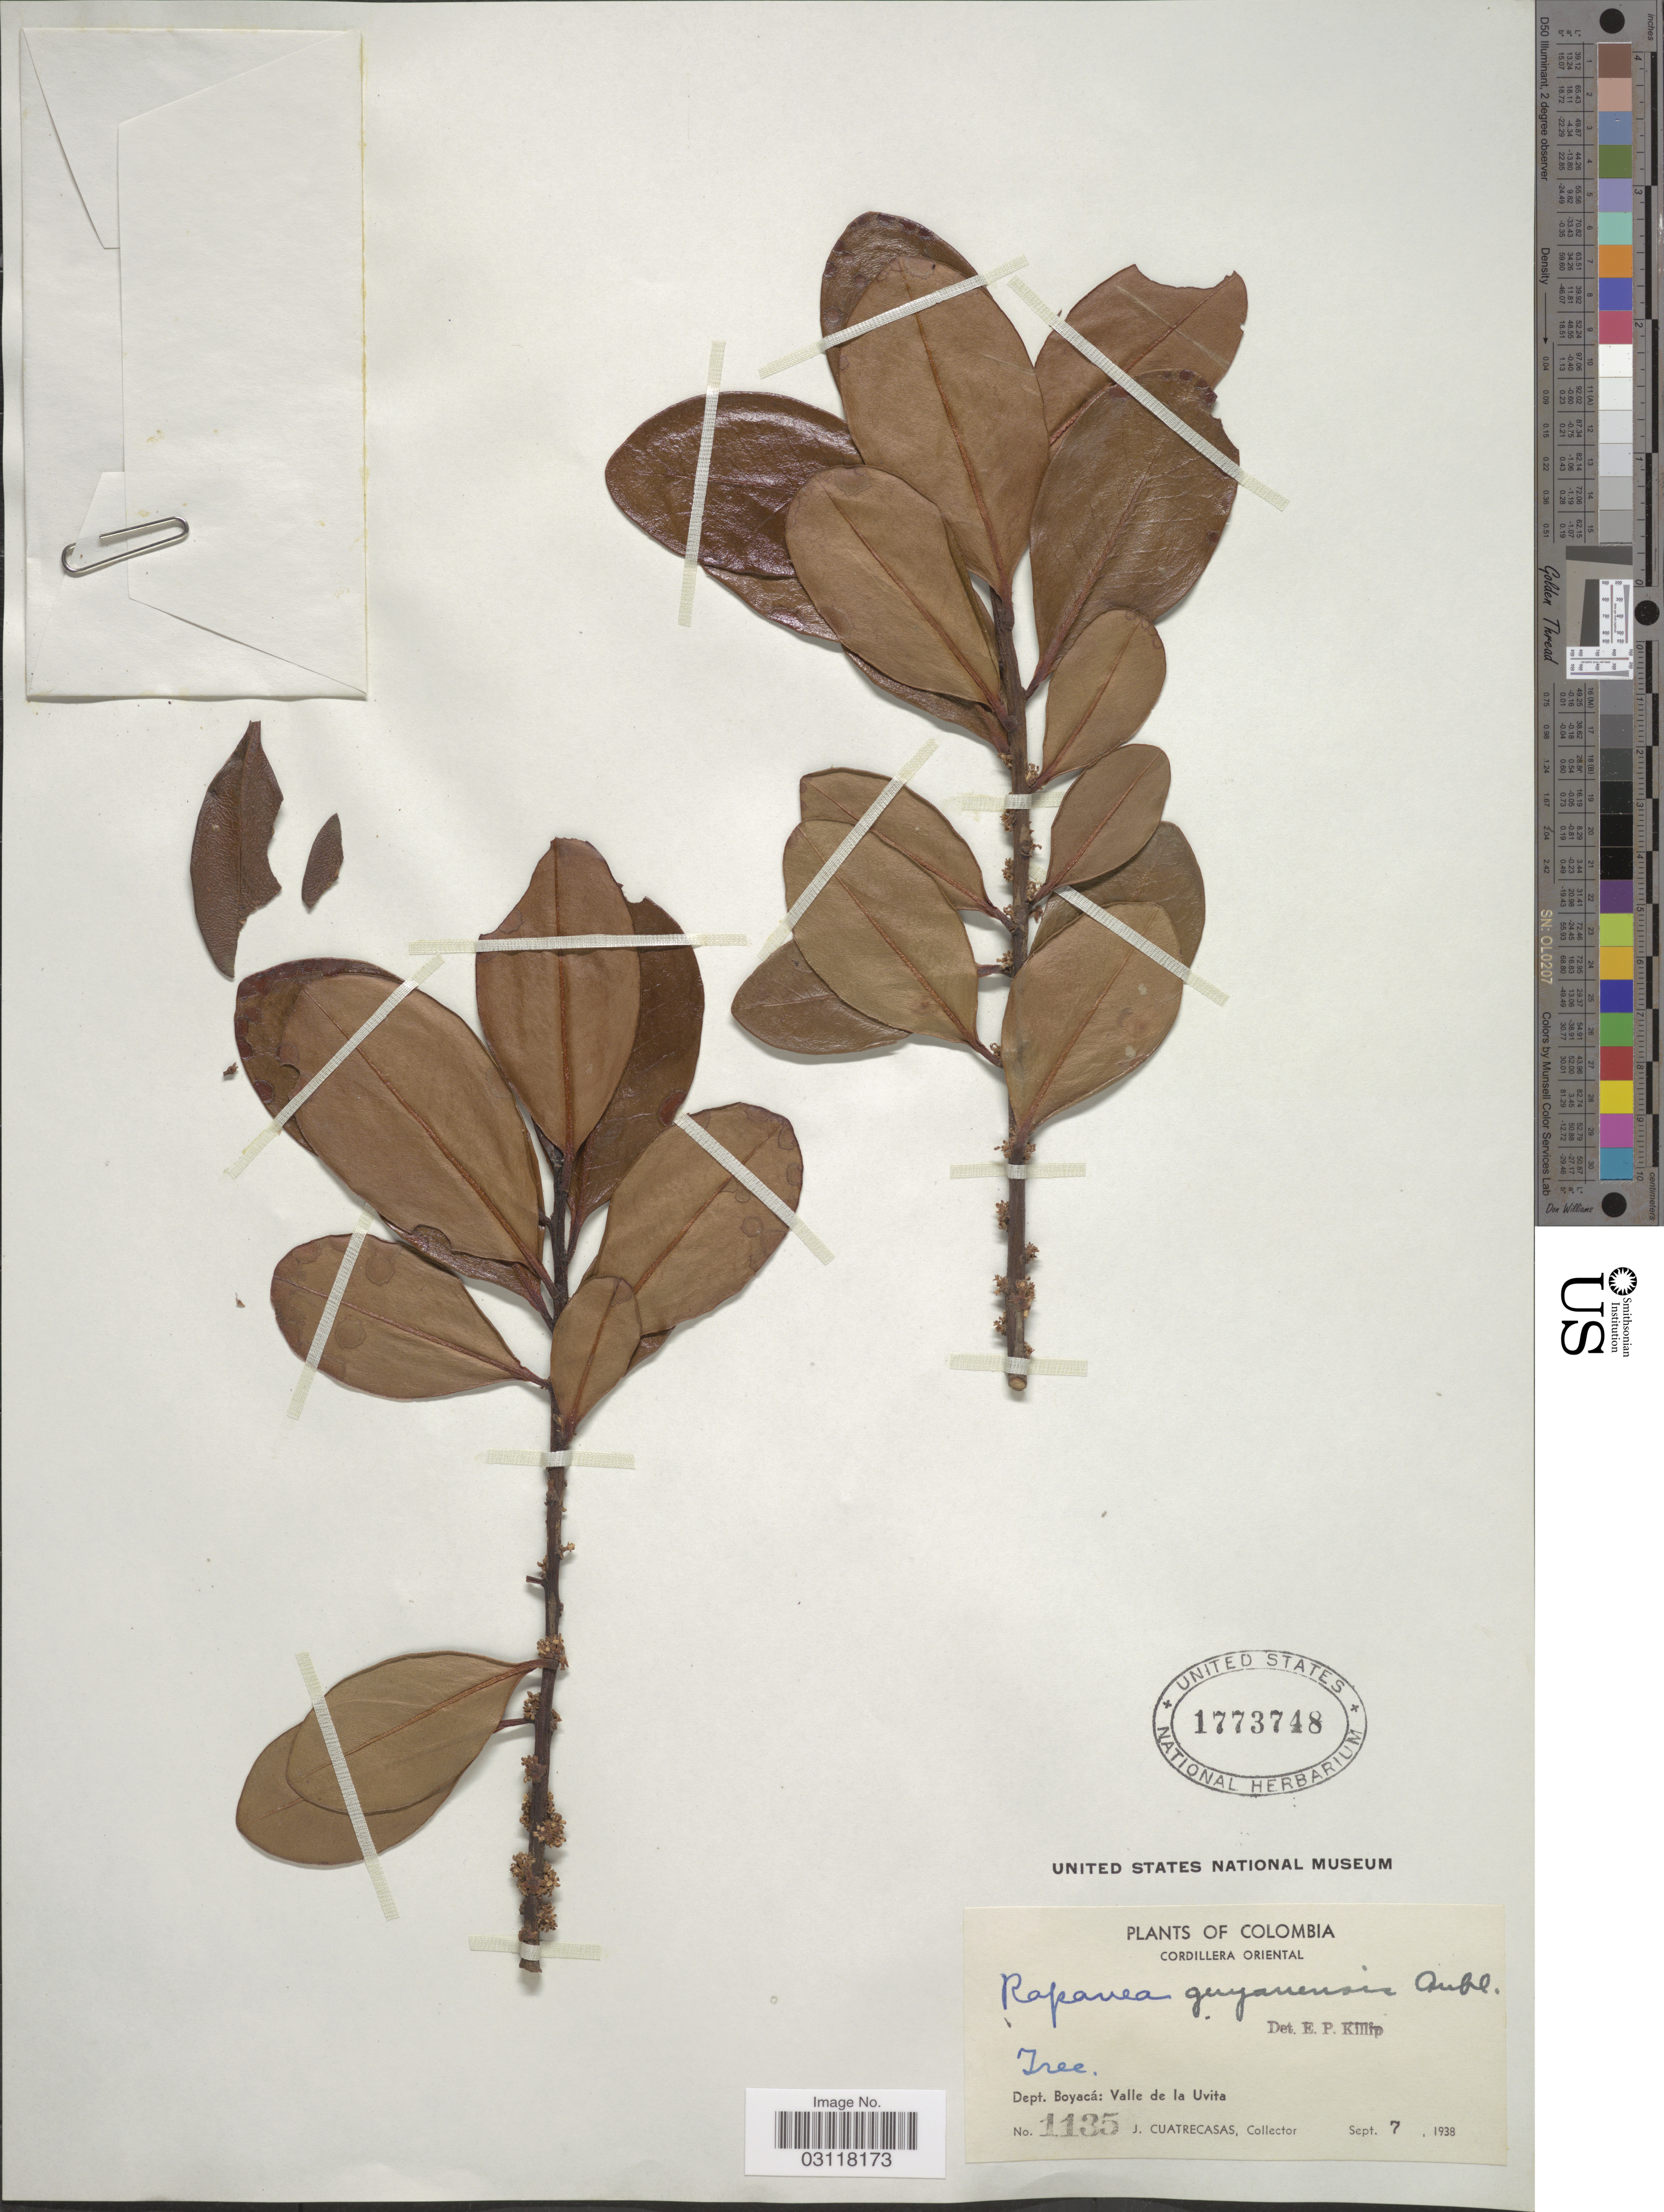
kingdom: Plantae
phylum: Tracheophyta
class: Magnoliopsida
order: Ericales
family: Primulaceae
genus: Rapanea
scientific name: Rapanea guianensis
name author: Aubl.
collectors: J. Cuatrecasas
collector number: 1135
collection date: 1938-09-07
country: Colombia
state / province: Boyacá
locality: Cordillera Oriental. Dept. Boyacá: Valle de la Uvita.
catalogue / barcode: US 1773748